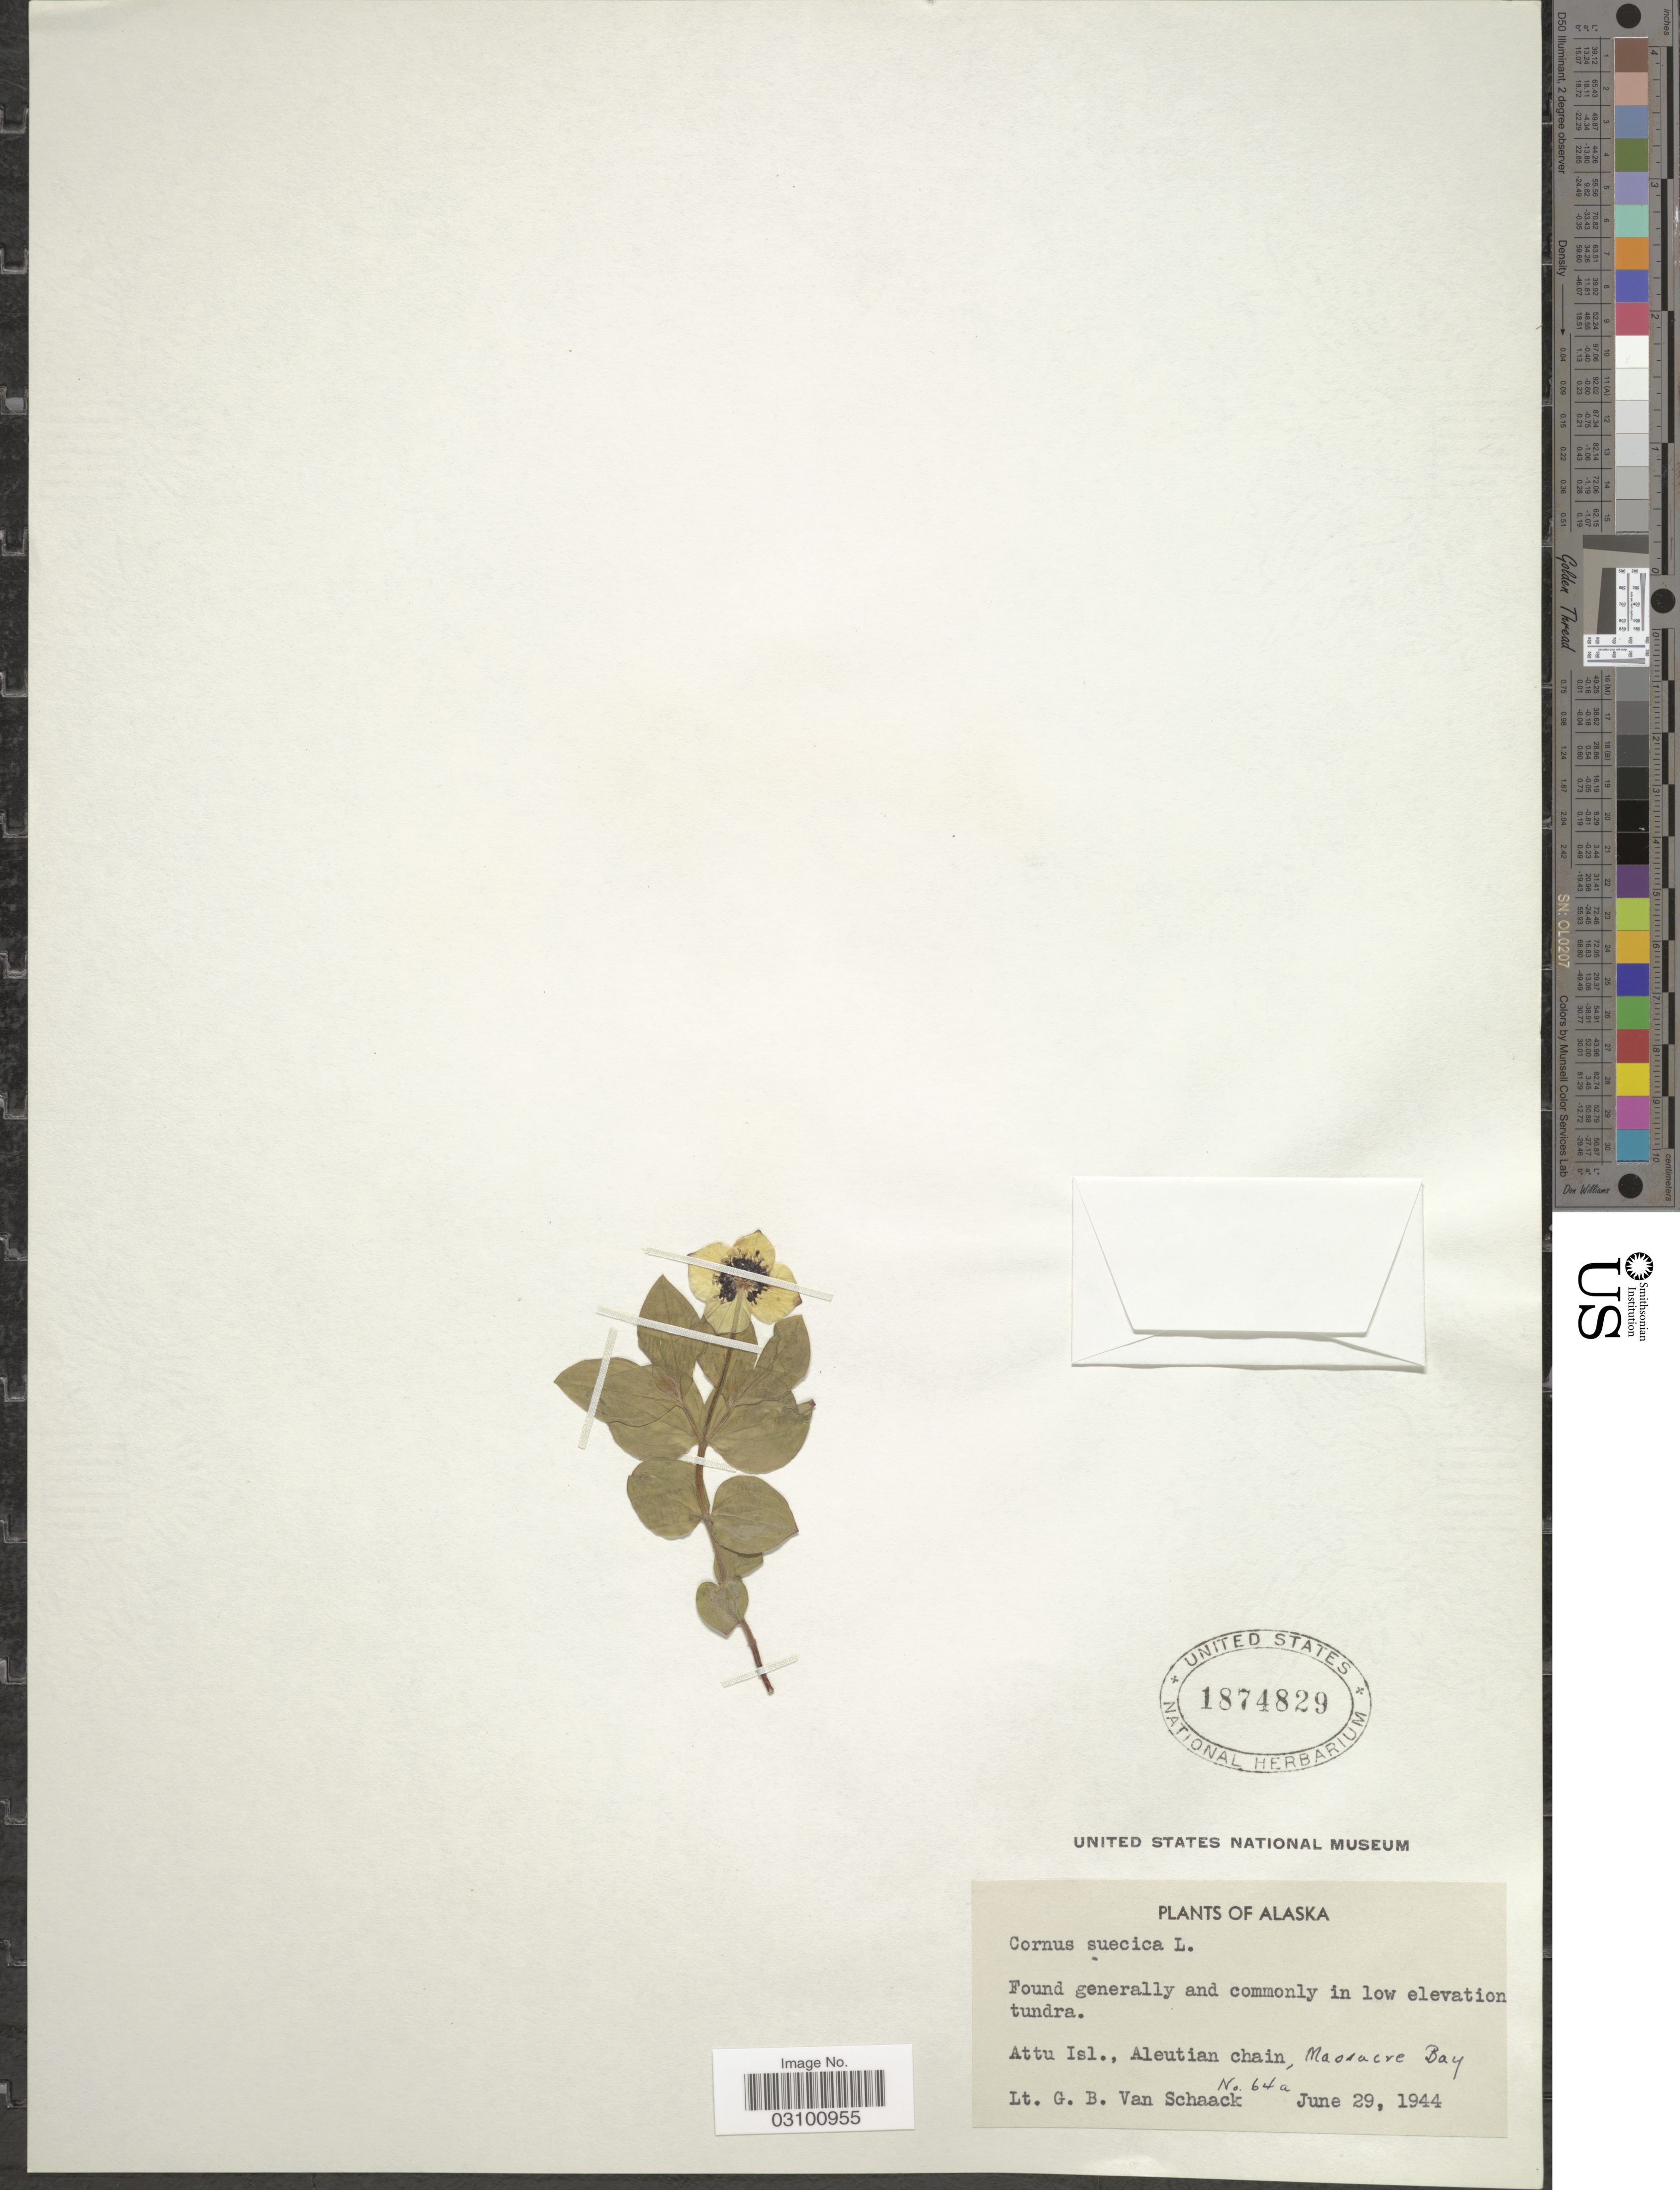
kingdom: Plantae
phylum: Tracheophyta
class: Magnoliopsida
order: Cornales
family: Cornaceae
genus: Cornus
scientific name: Cornus suecica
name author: L.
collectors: G. Van Schaack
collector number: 64a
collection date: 1944-06-29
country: United States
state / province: Alaska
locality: Attu Isl., Aleutian chan, Massacre Bay.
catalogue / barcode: US 1874829